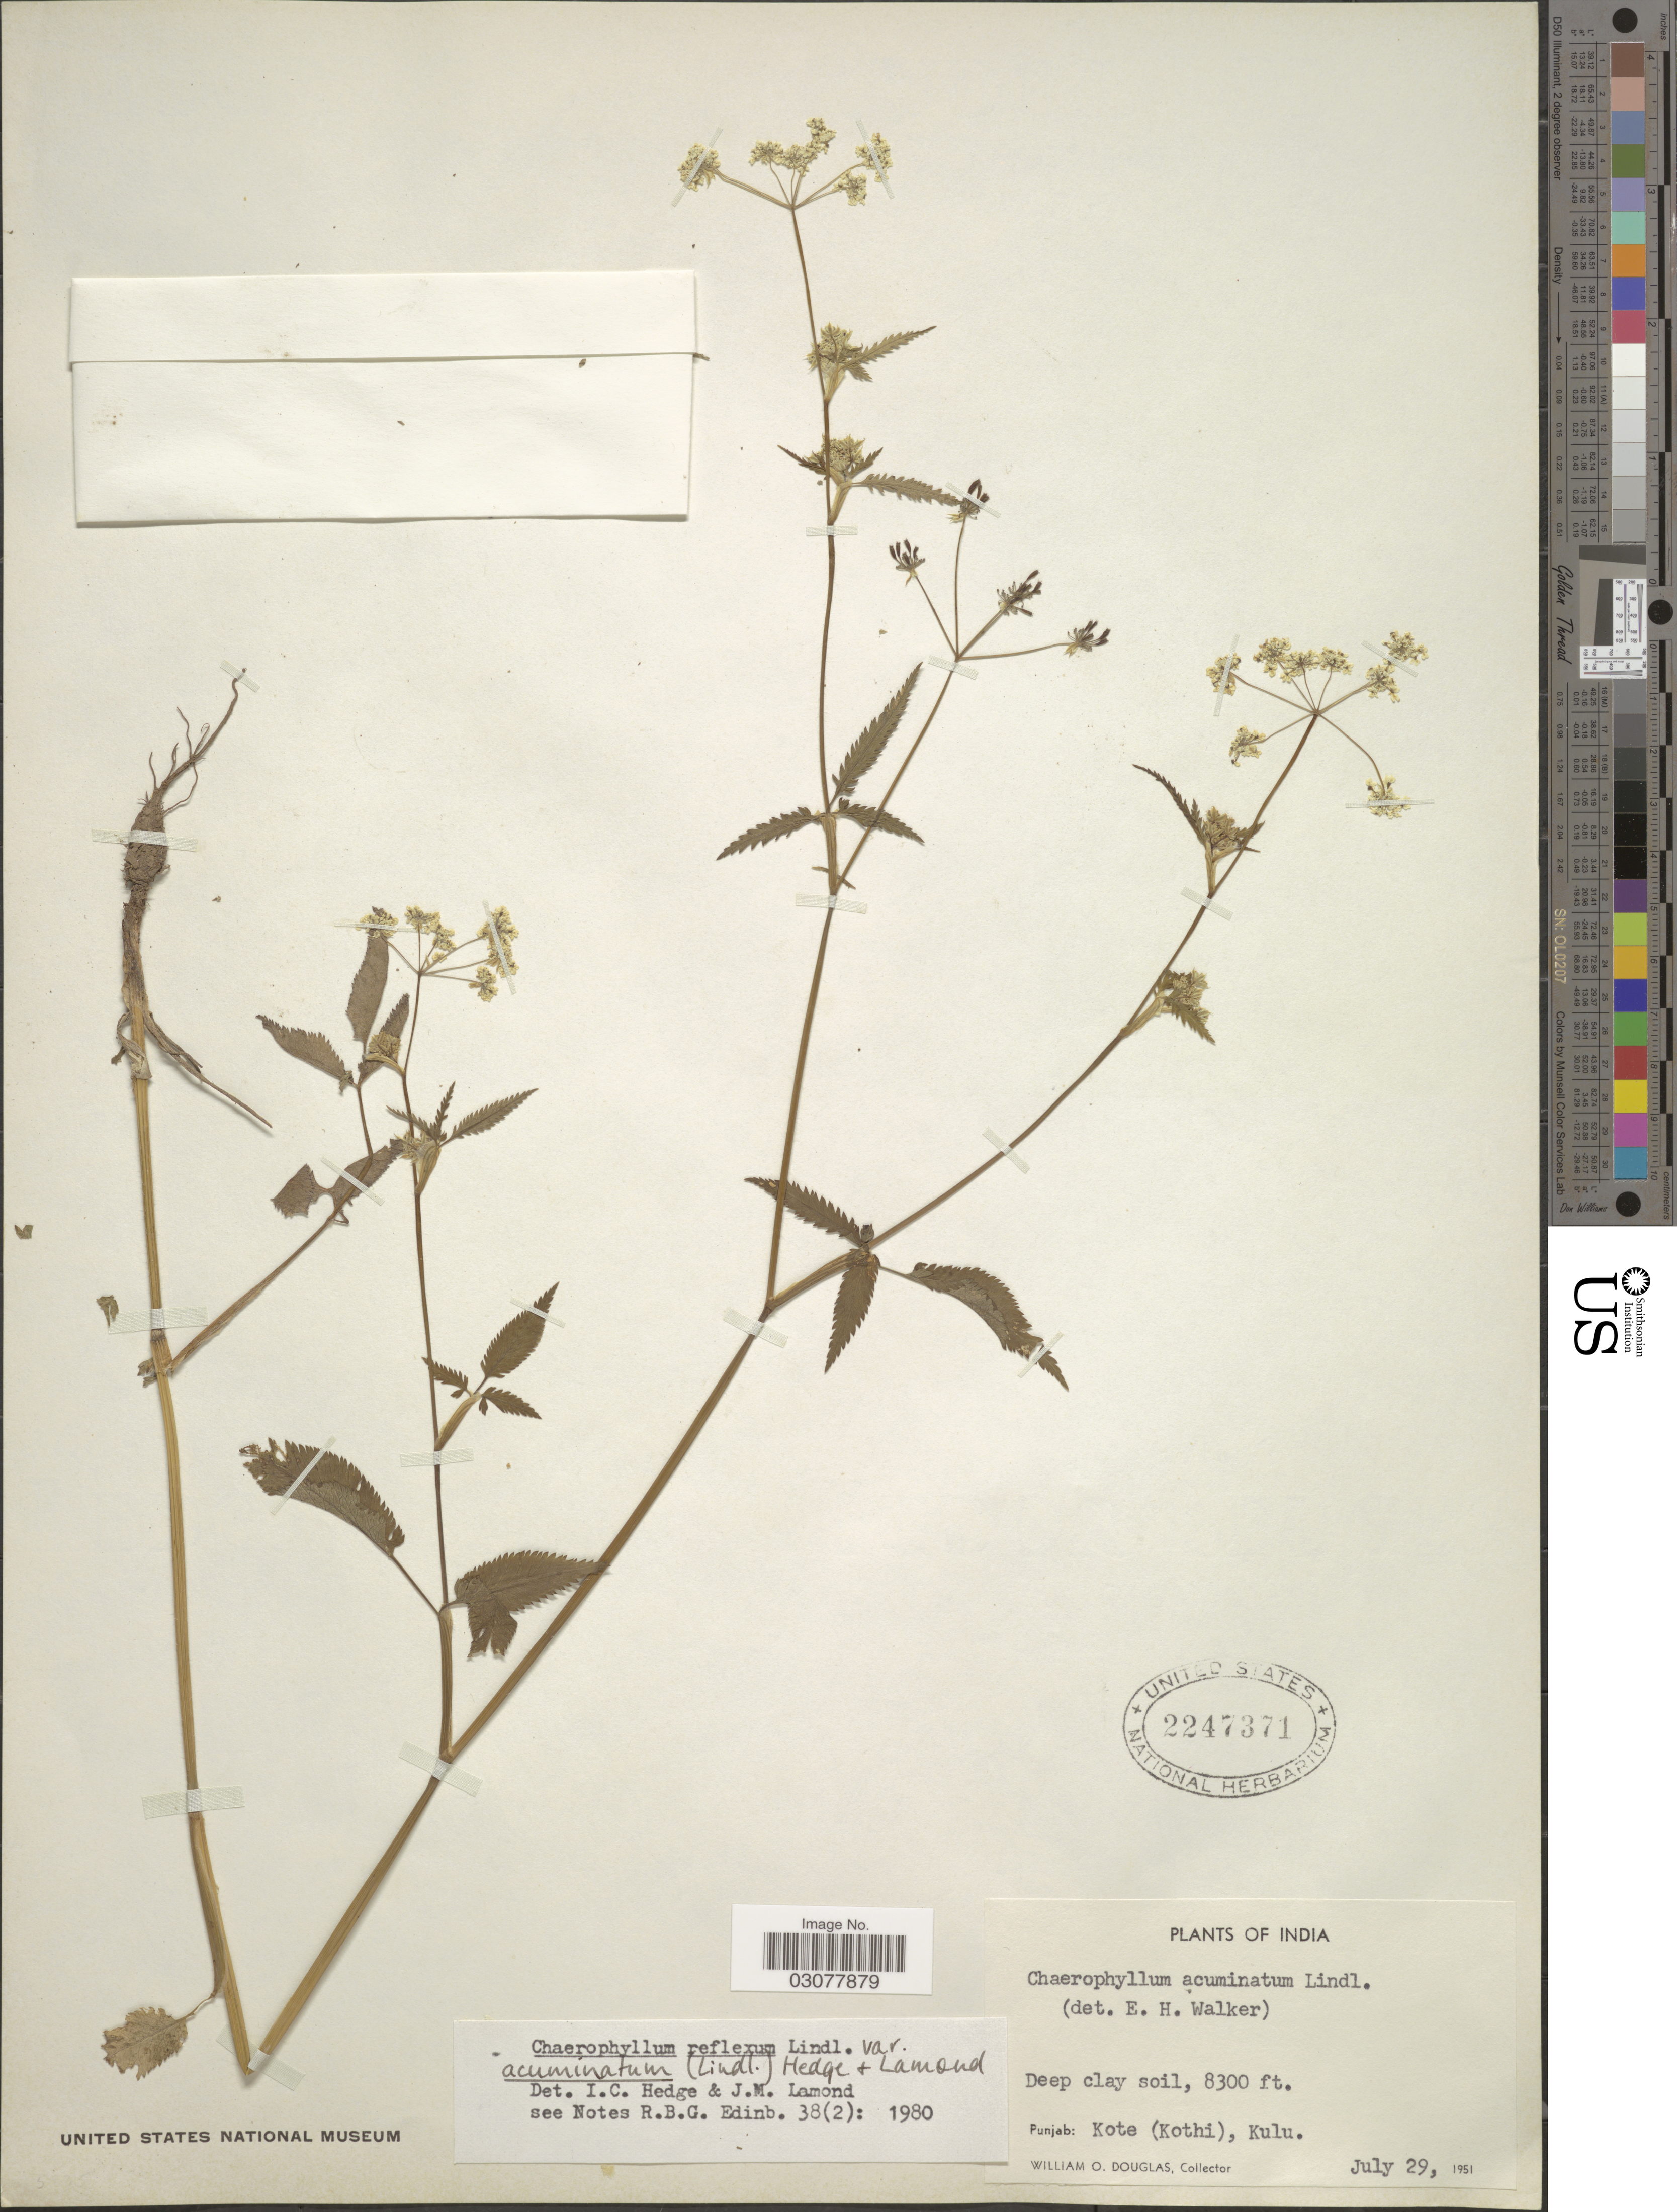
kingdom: Plantae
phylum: Tracheophyta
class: Magnoliopsida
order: Apiales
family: Apiaceae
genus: Chaerophyllum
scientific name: Chaerophyllum reflexum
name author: Bush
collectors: W. Douglas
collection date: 1951-07-29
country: India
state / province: Punjab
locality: Kote (Kothi), Kulu.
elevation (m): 2530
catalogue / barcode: US 2247371